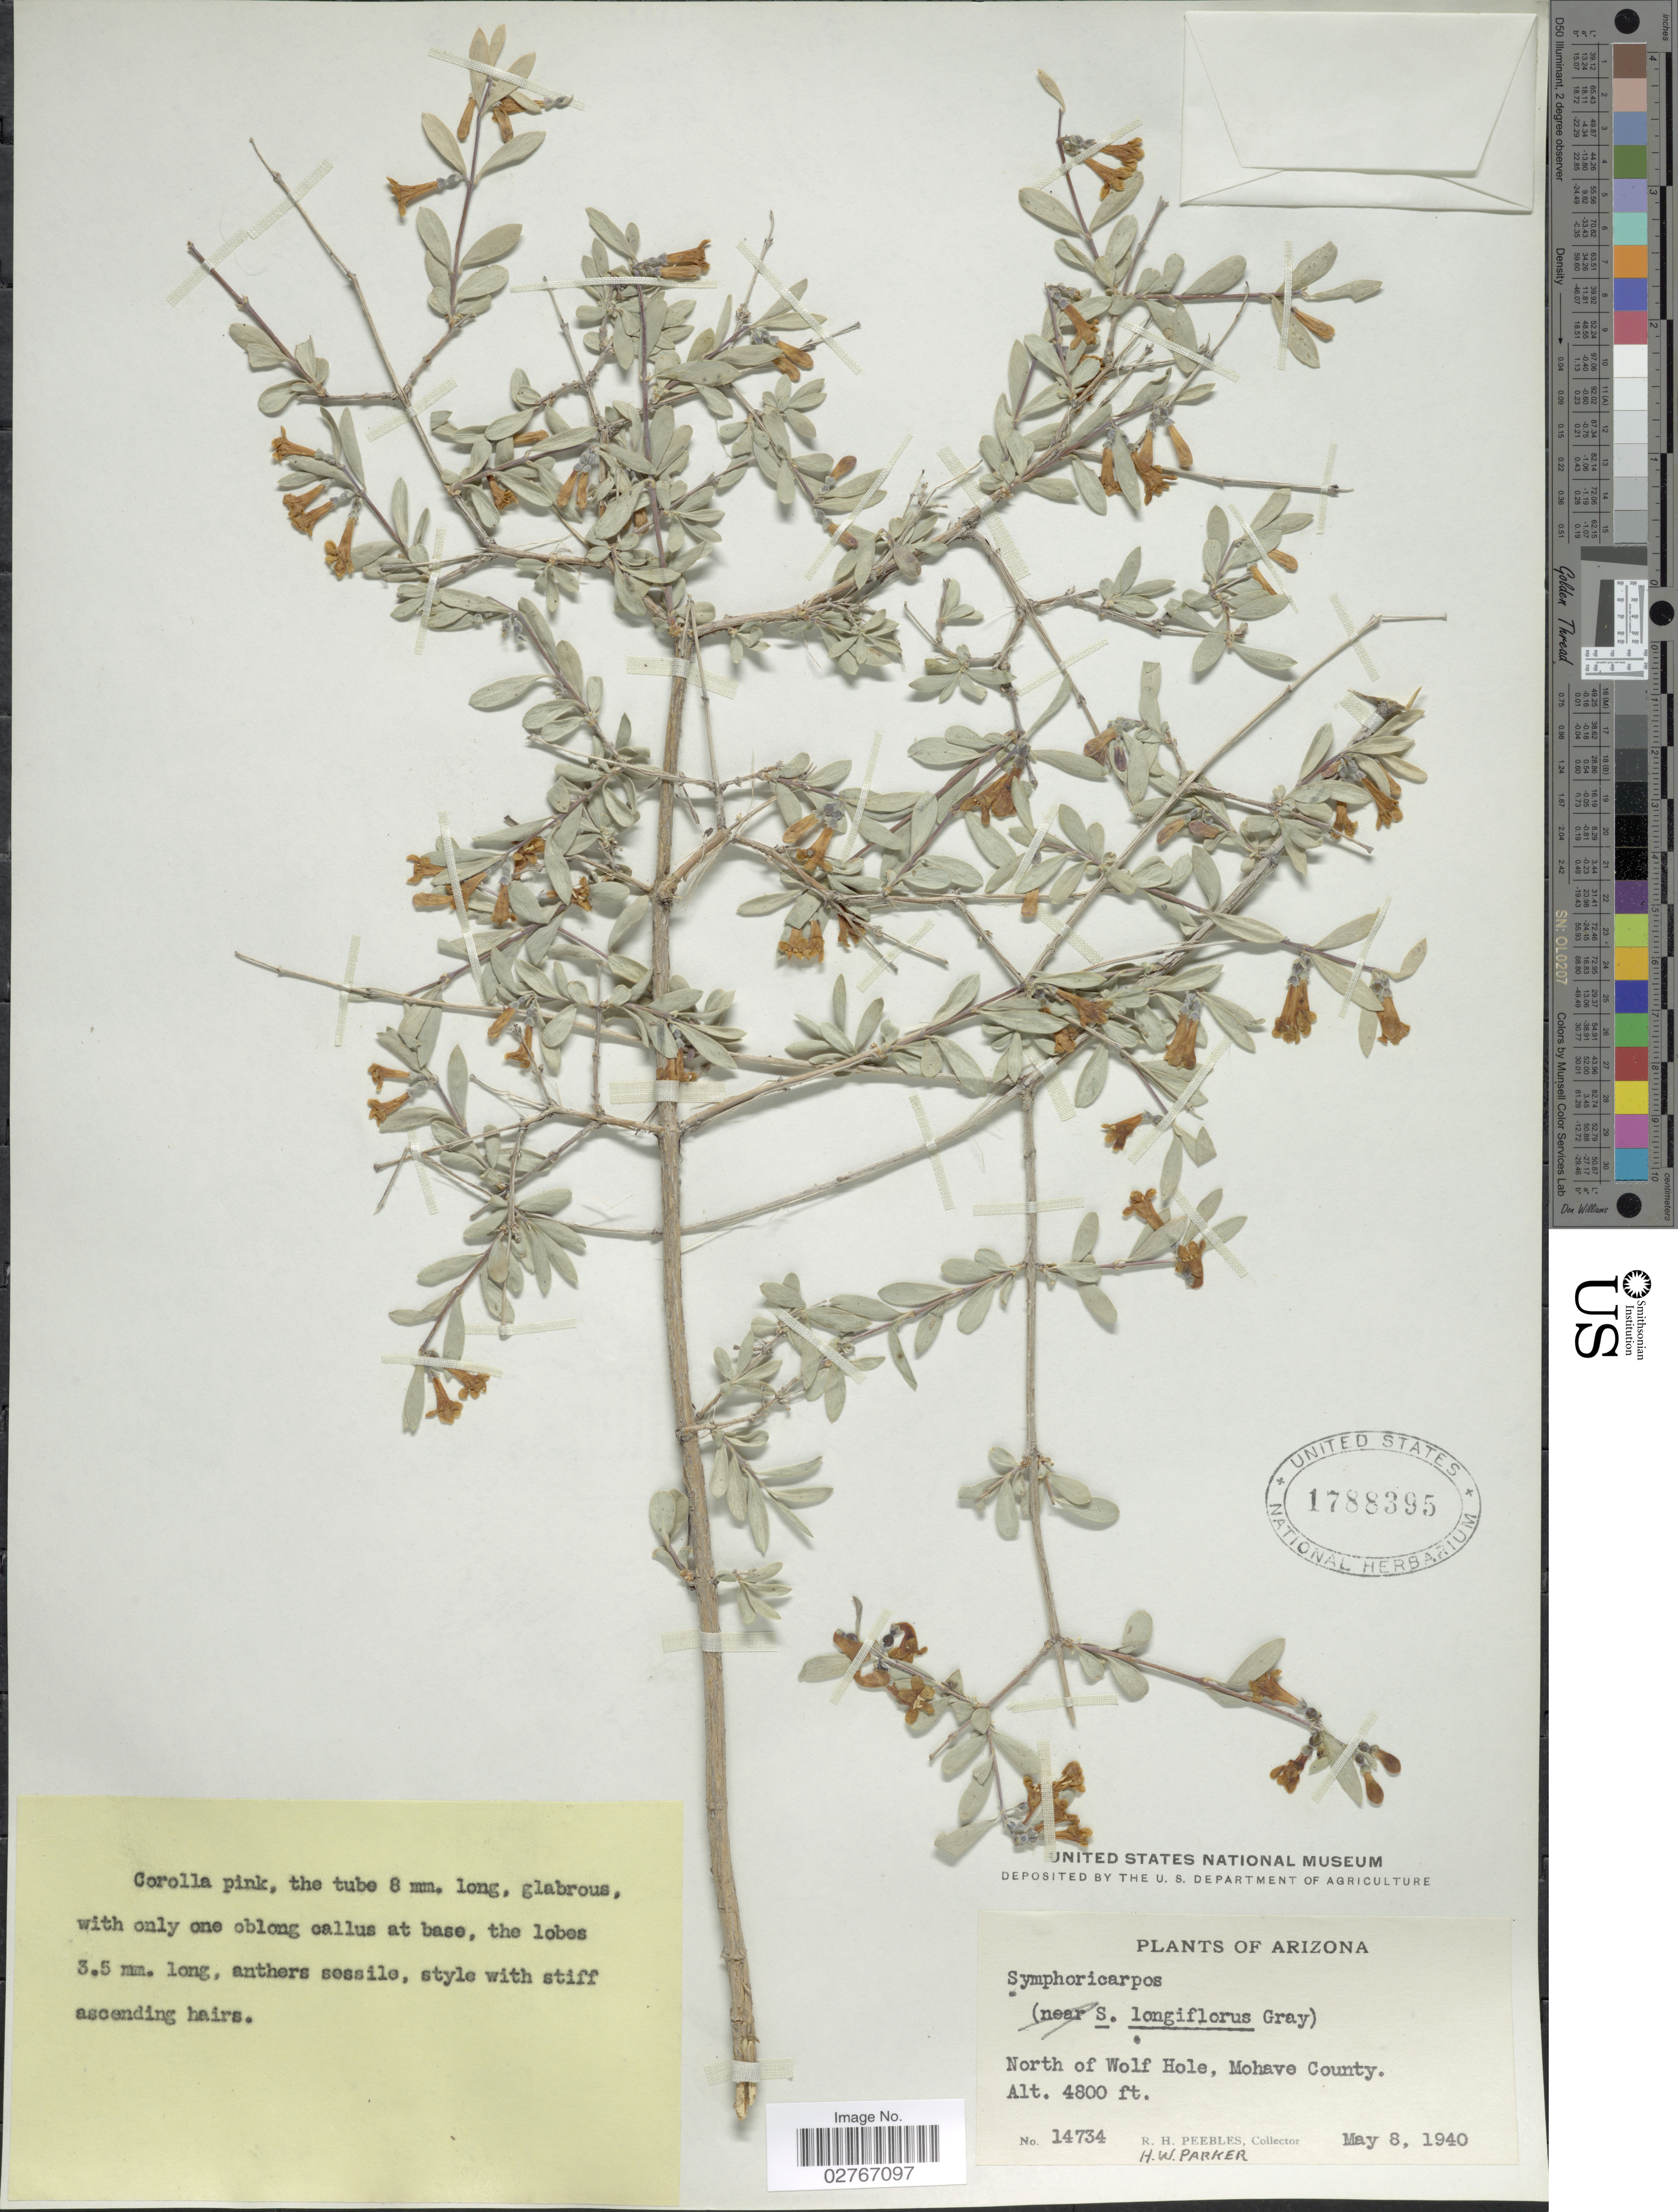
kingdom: Plantae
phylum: Tracheophyta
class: Magnoliopsida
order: Dipsacales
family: Caprifoliaceae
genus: Symphoricarpos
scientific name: Symphoricarpos longiflorus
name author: A. Gray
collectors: R. H. Peebles & H. W. Parker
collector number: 14734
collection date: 1940-05-08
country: United States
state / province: Arizona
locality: North of Wolf Hole, Mohave County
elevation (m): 1463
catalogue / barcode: US 1788395